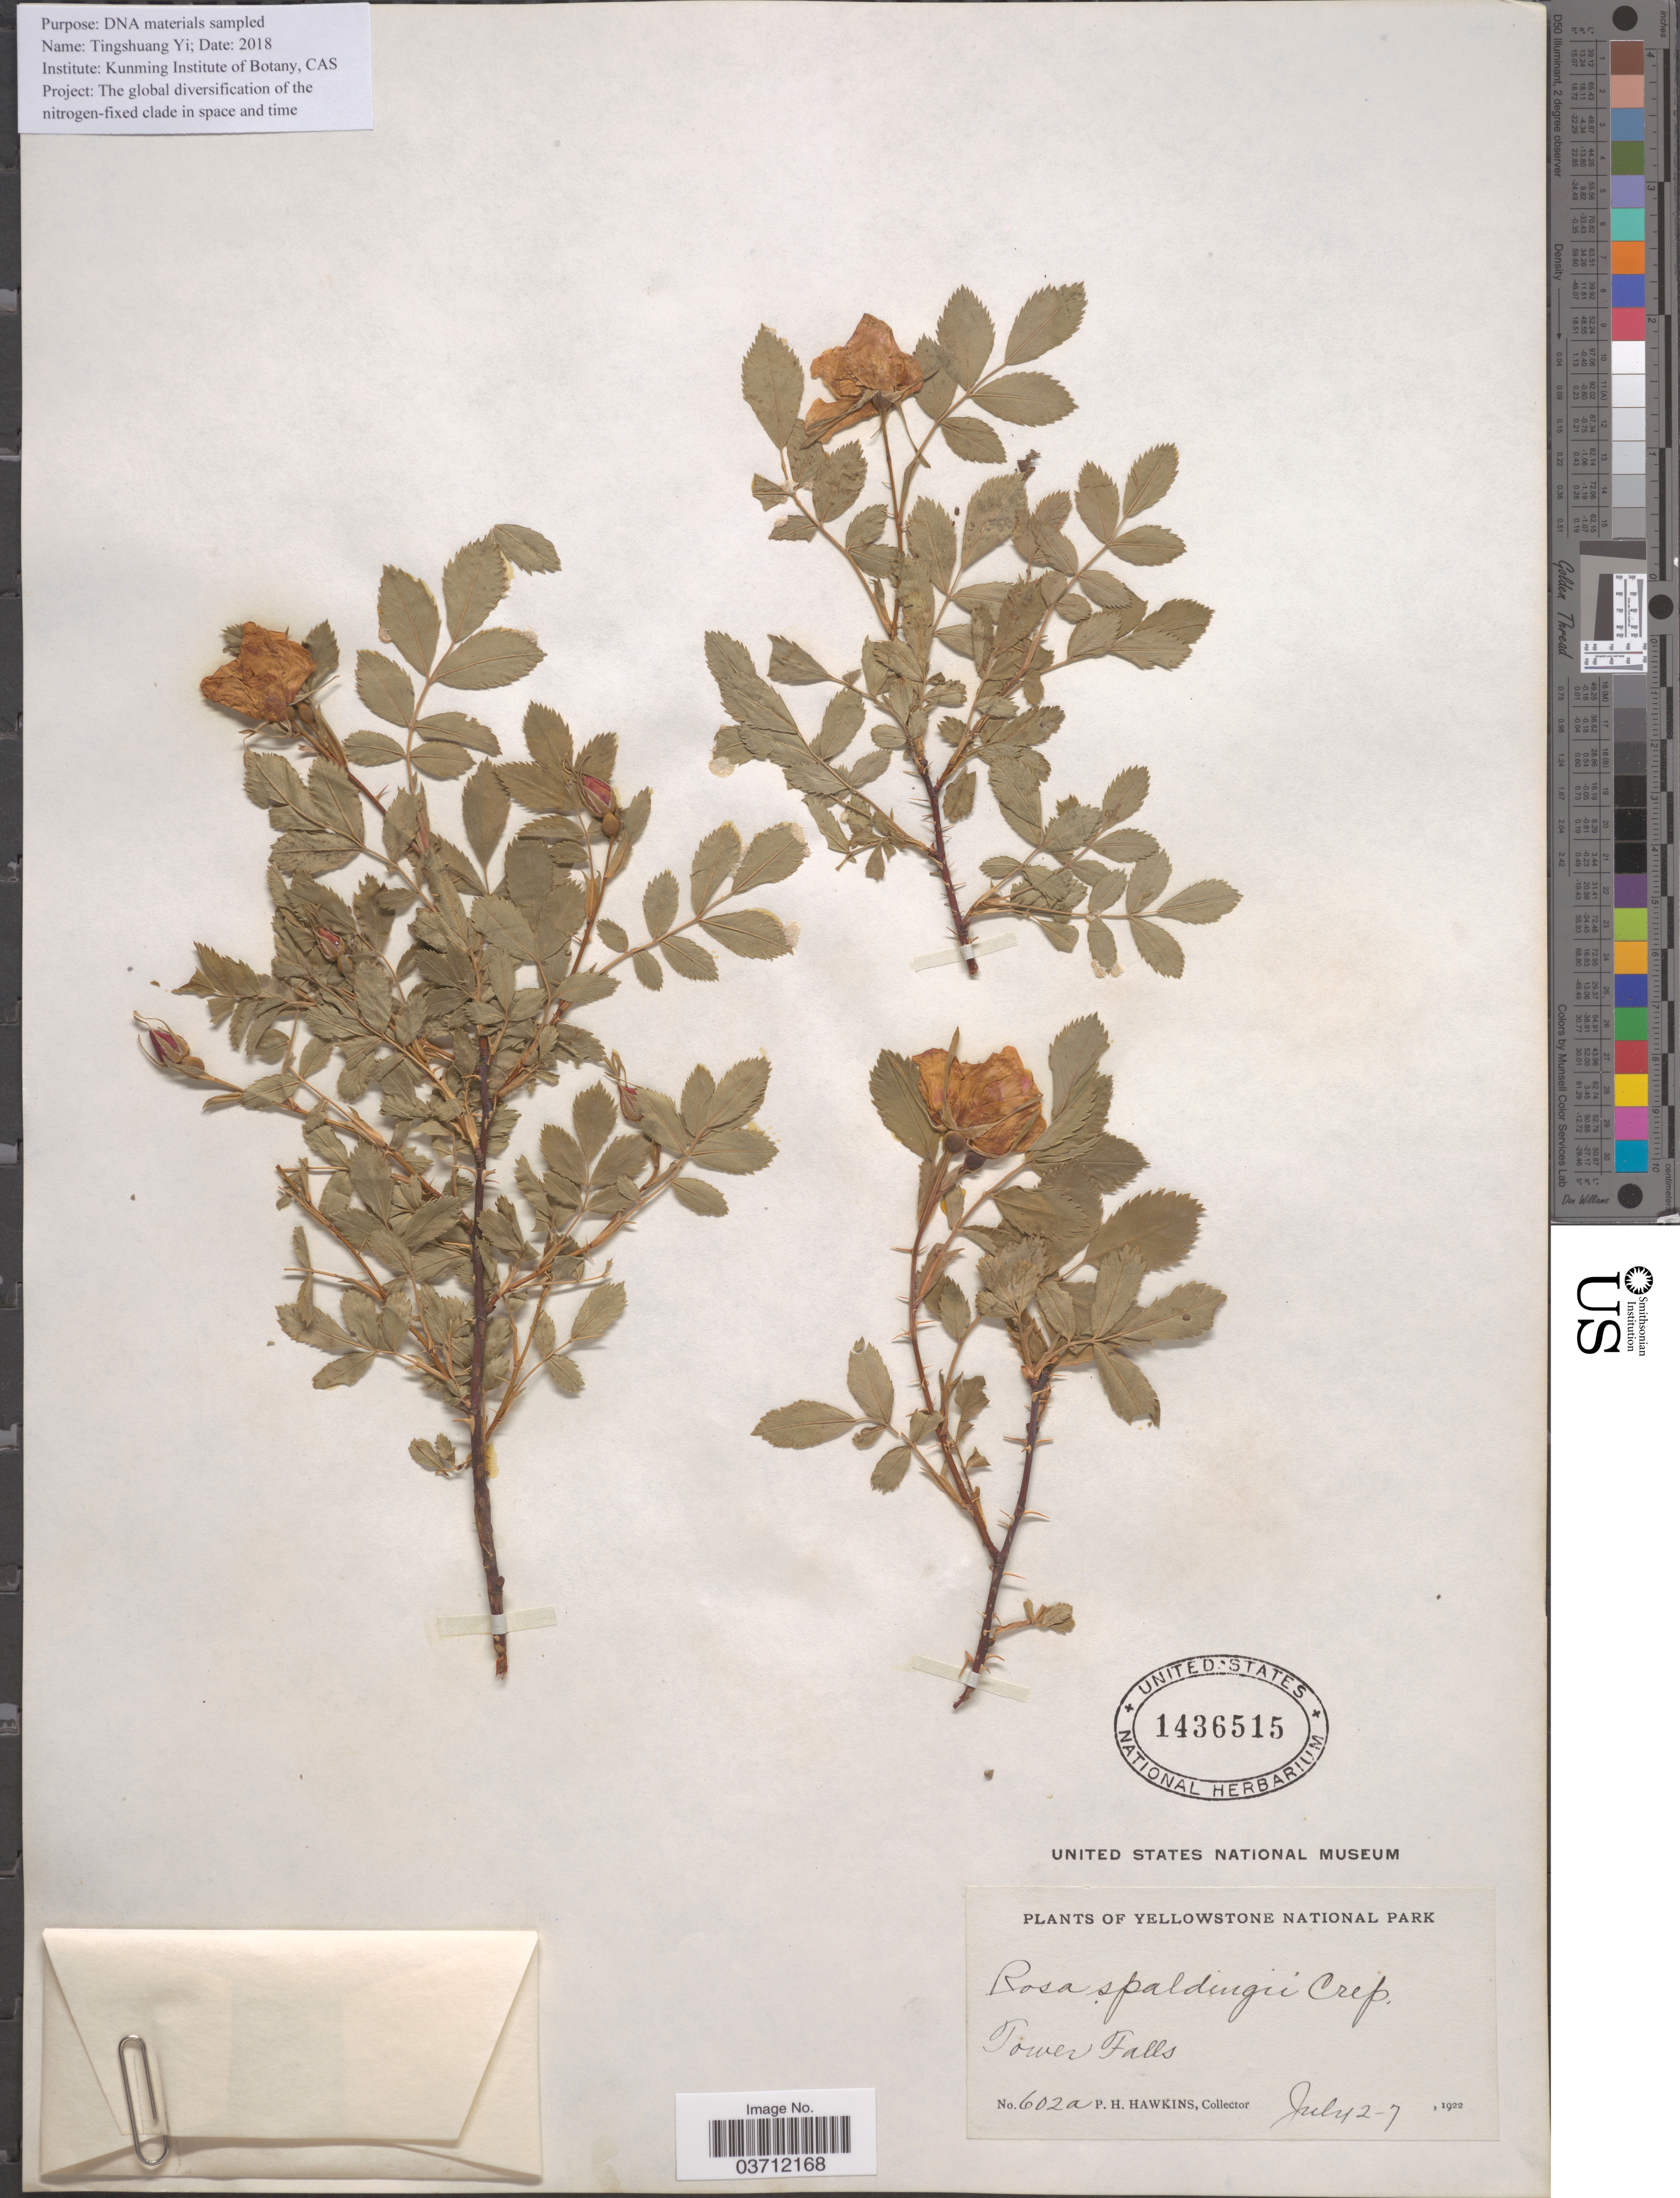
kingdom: Plantae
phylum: Tracheophyta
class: Magnoliopsida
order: Rosales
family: Rosaceae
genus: Rosa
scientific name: Rosa spaldingii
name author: Crép. ex Rydb.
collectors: P. Hawkins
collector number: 602a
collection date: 1922-07-02/1922-07-07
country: United States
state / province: Wyoming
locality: Yellowstone National Park. Tower Falls.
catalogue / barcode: US 1436515